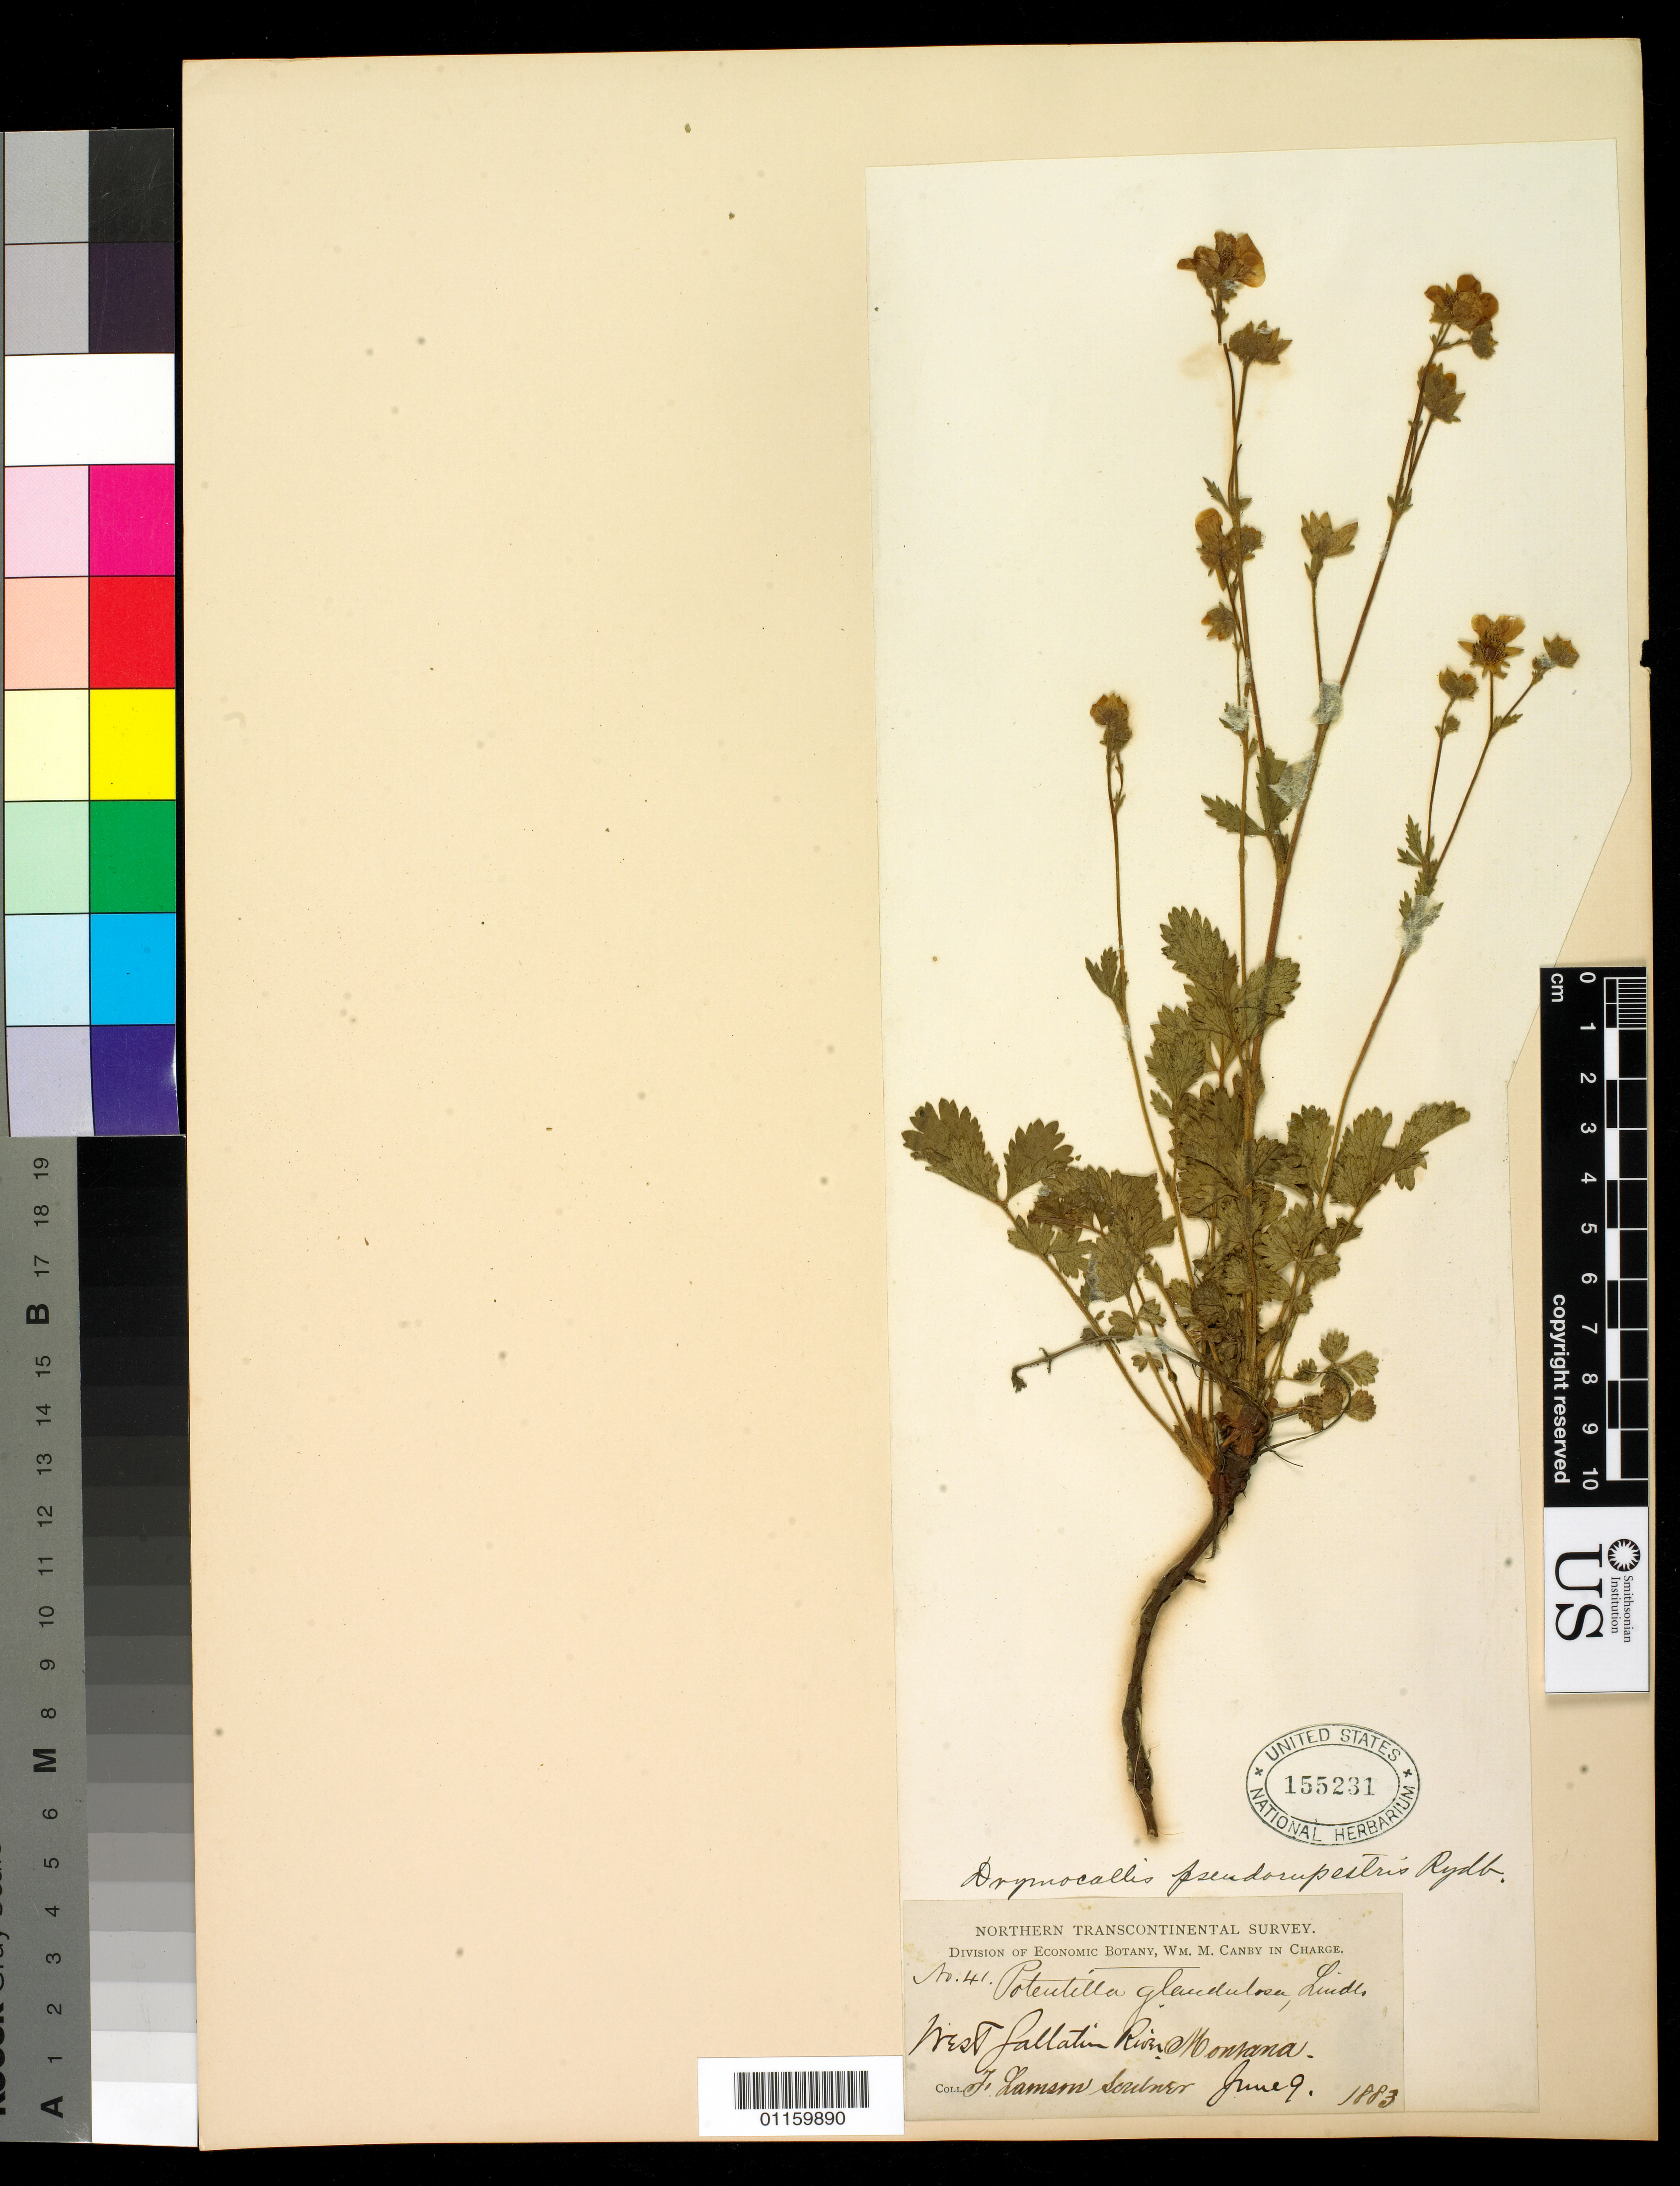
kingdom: Plantae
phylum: Tracheophyta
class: Magnoliopsida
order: Rosales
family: Rosaceae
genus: Drymocallis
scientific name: Drymocallis pseudorupestris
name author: (Rydb.) Rydb.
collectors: F. L. Scribner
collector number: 41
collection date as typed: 09 Jun 1883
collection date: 1883-06-09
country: United States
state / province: Montana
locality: West Gallatin River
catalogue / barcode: US 155231